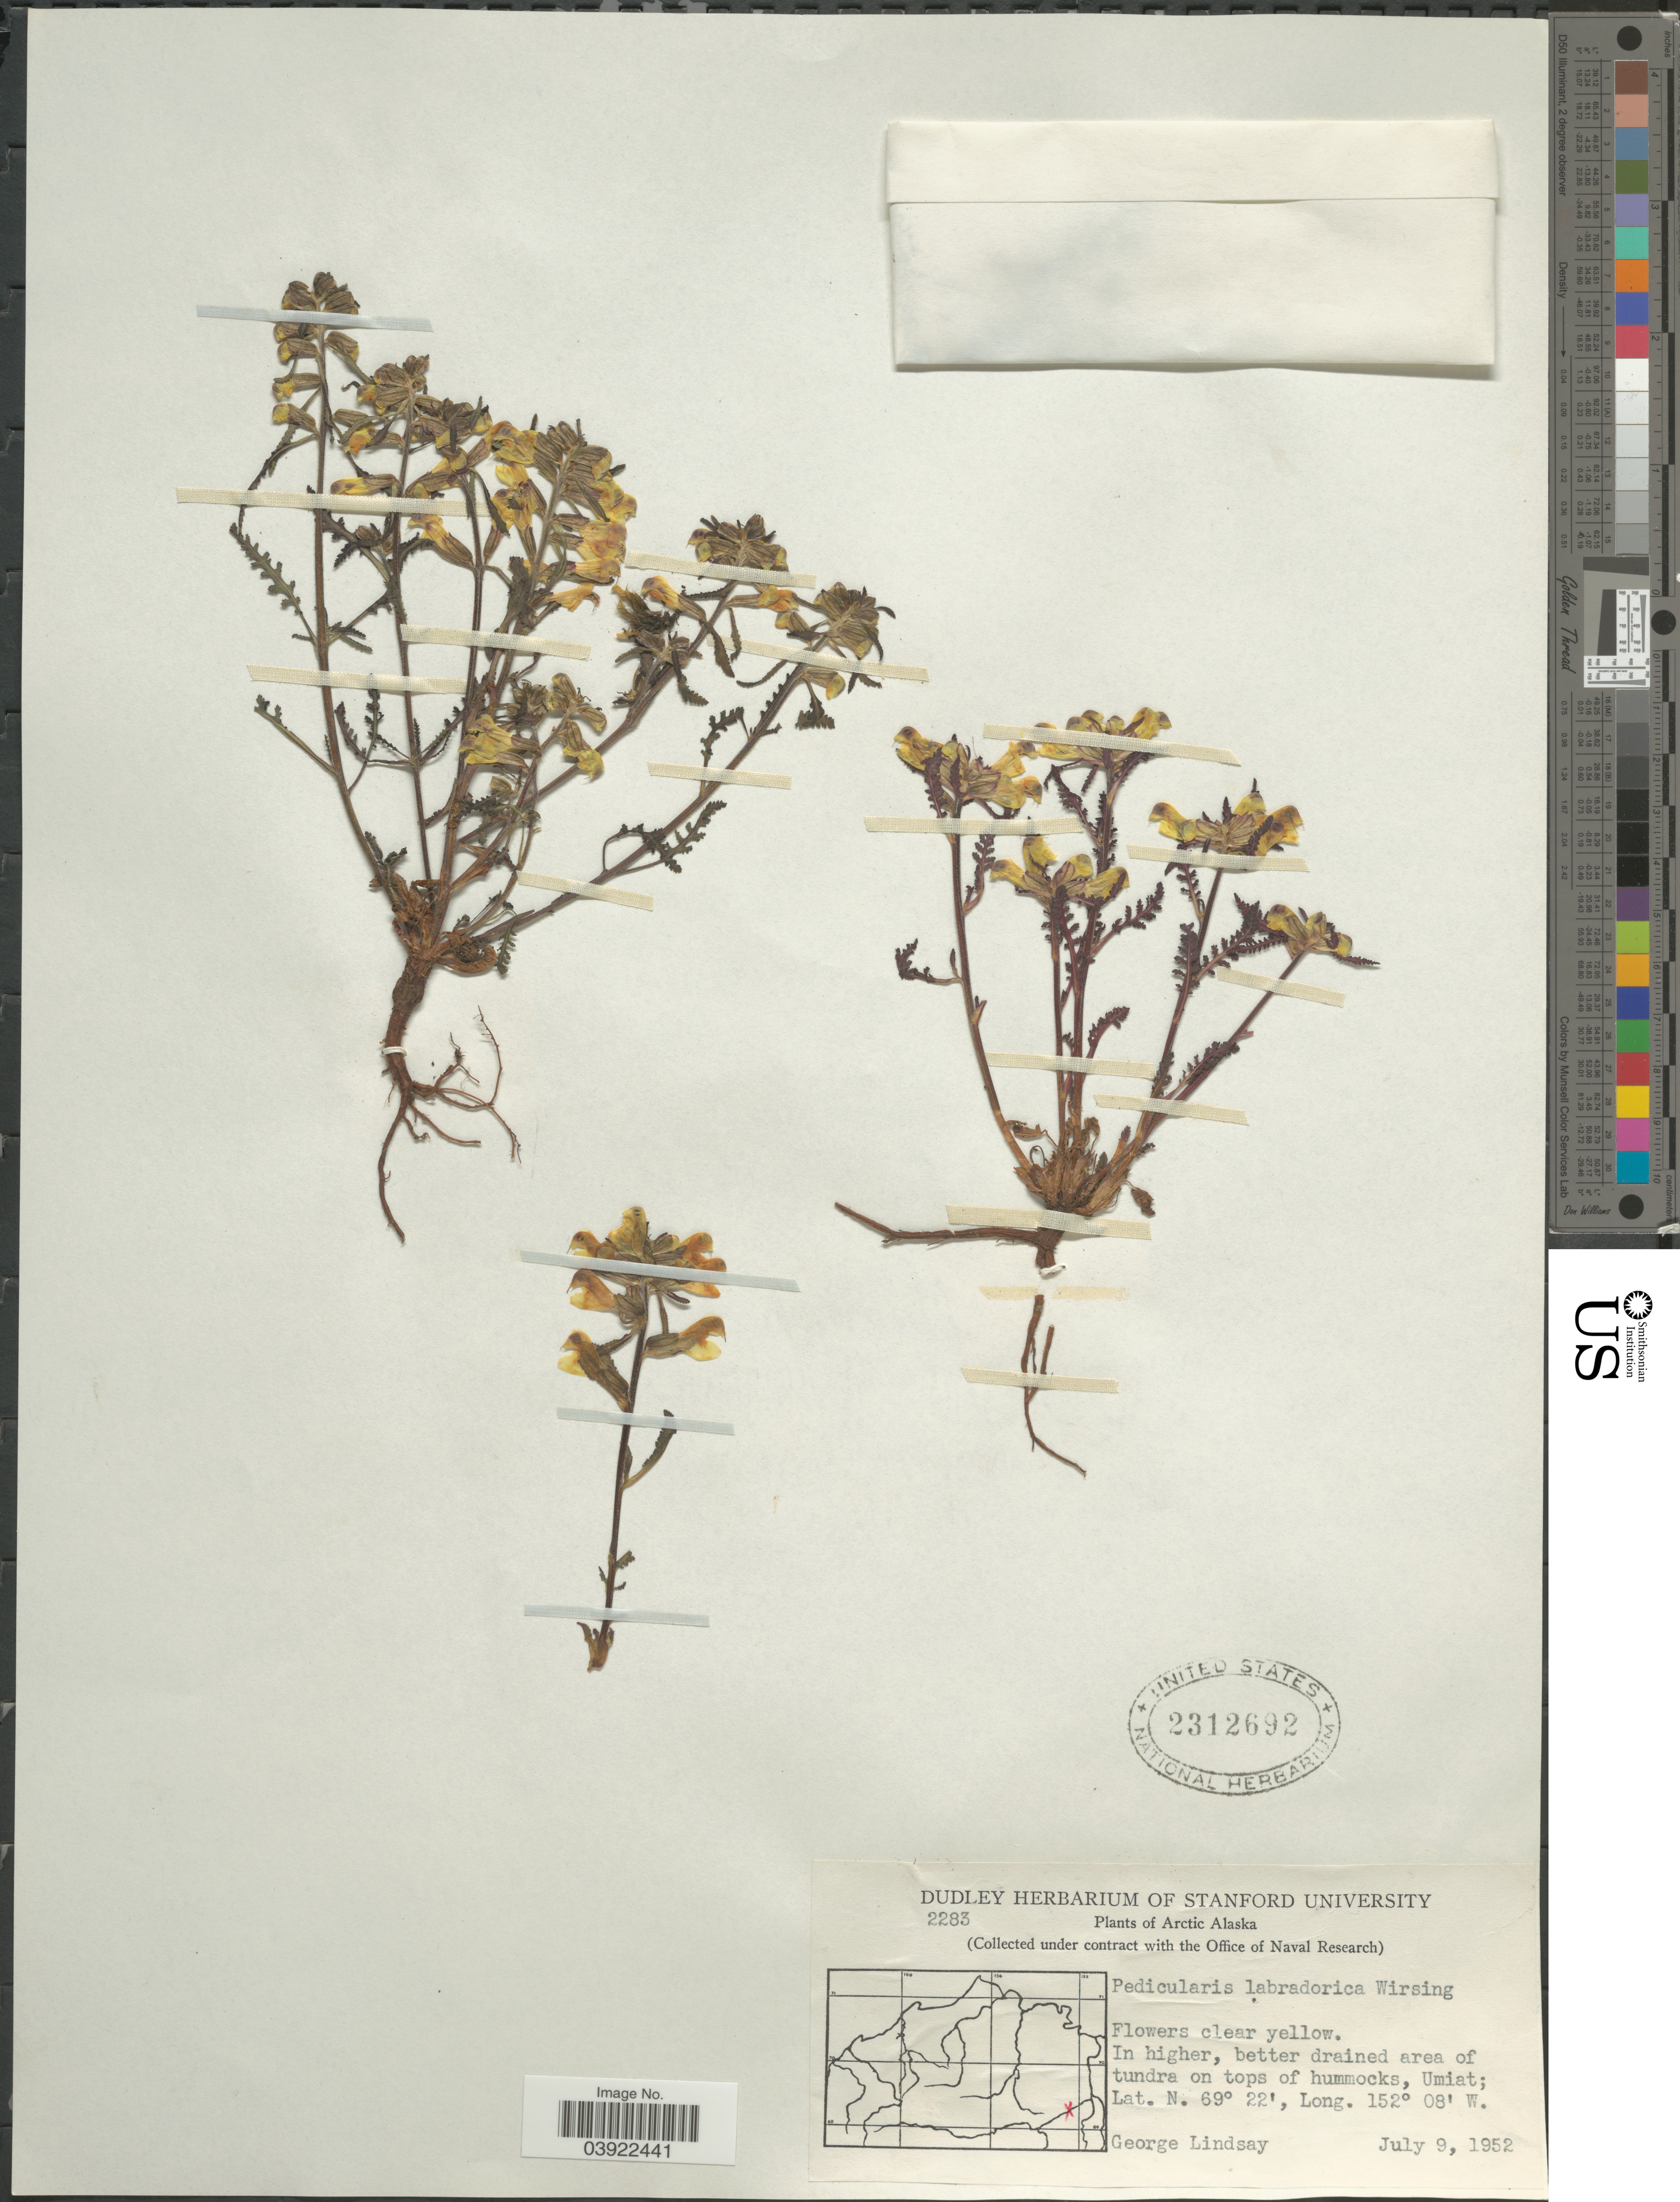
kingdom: Plantae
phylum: Tracheophyta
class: Magnoliopsida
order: Lamiales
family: Orobanchaceae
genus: Pedicularis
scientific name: Pedicularis labradorica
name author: Wirsing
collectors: G. Lindsay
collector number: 2283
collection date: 1952-07-09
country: United States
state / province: Alaska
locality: Arctic Alaska. On tops of hummocks, Umiat.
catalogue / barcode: US 2312692